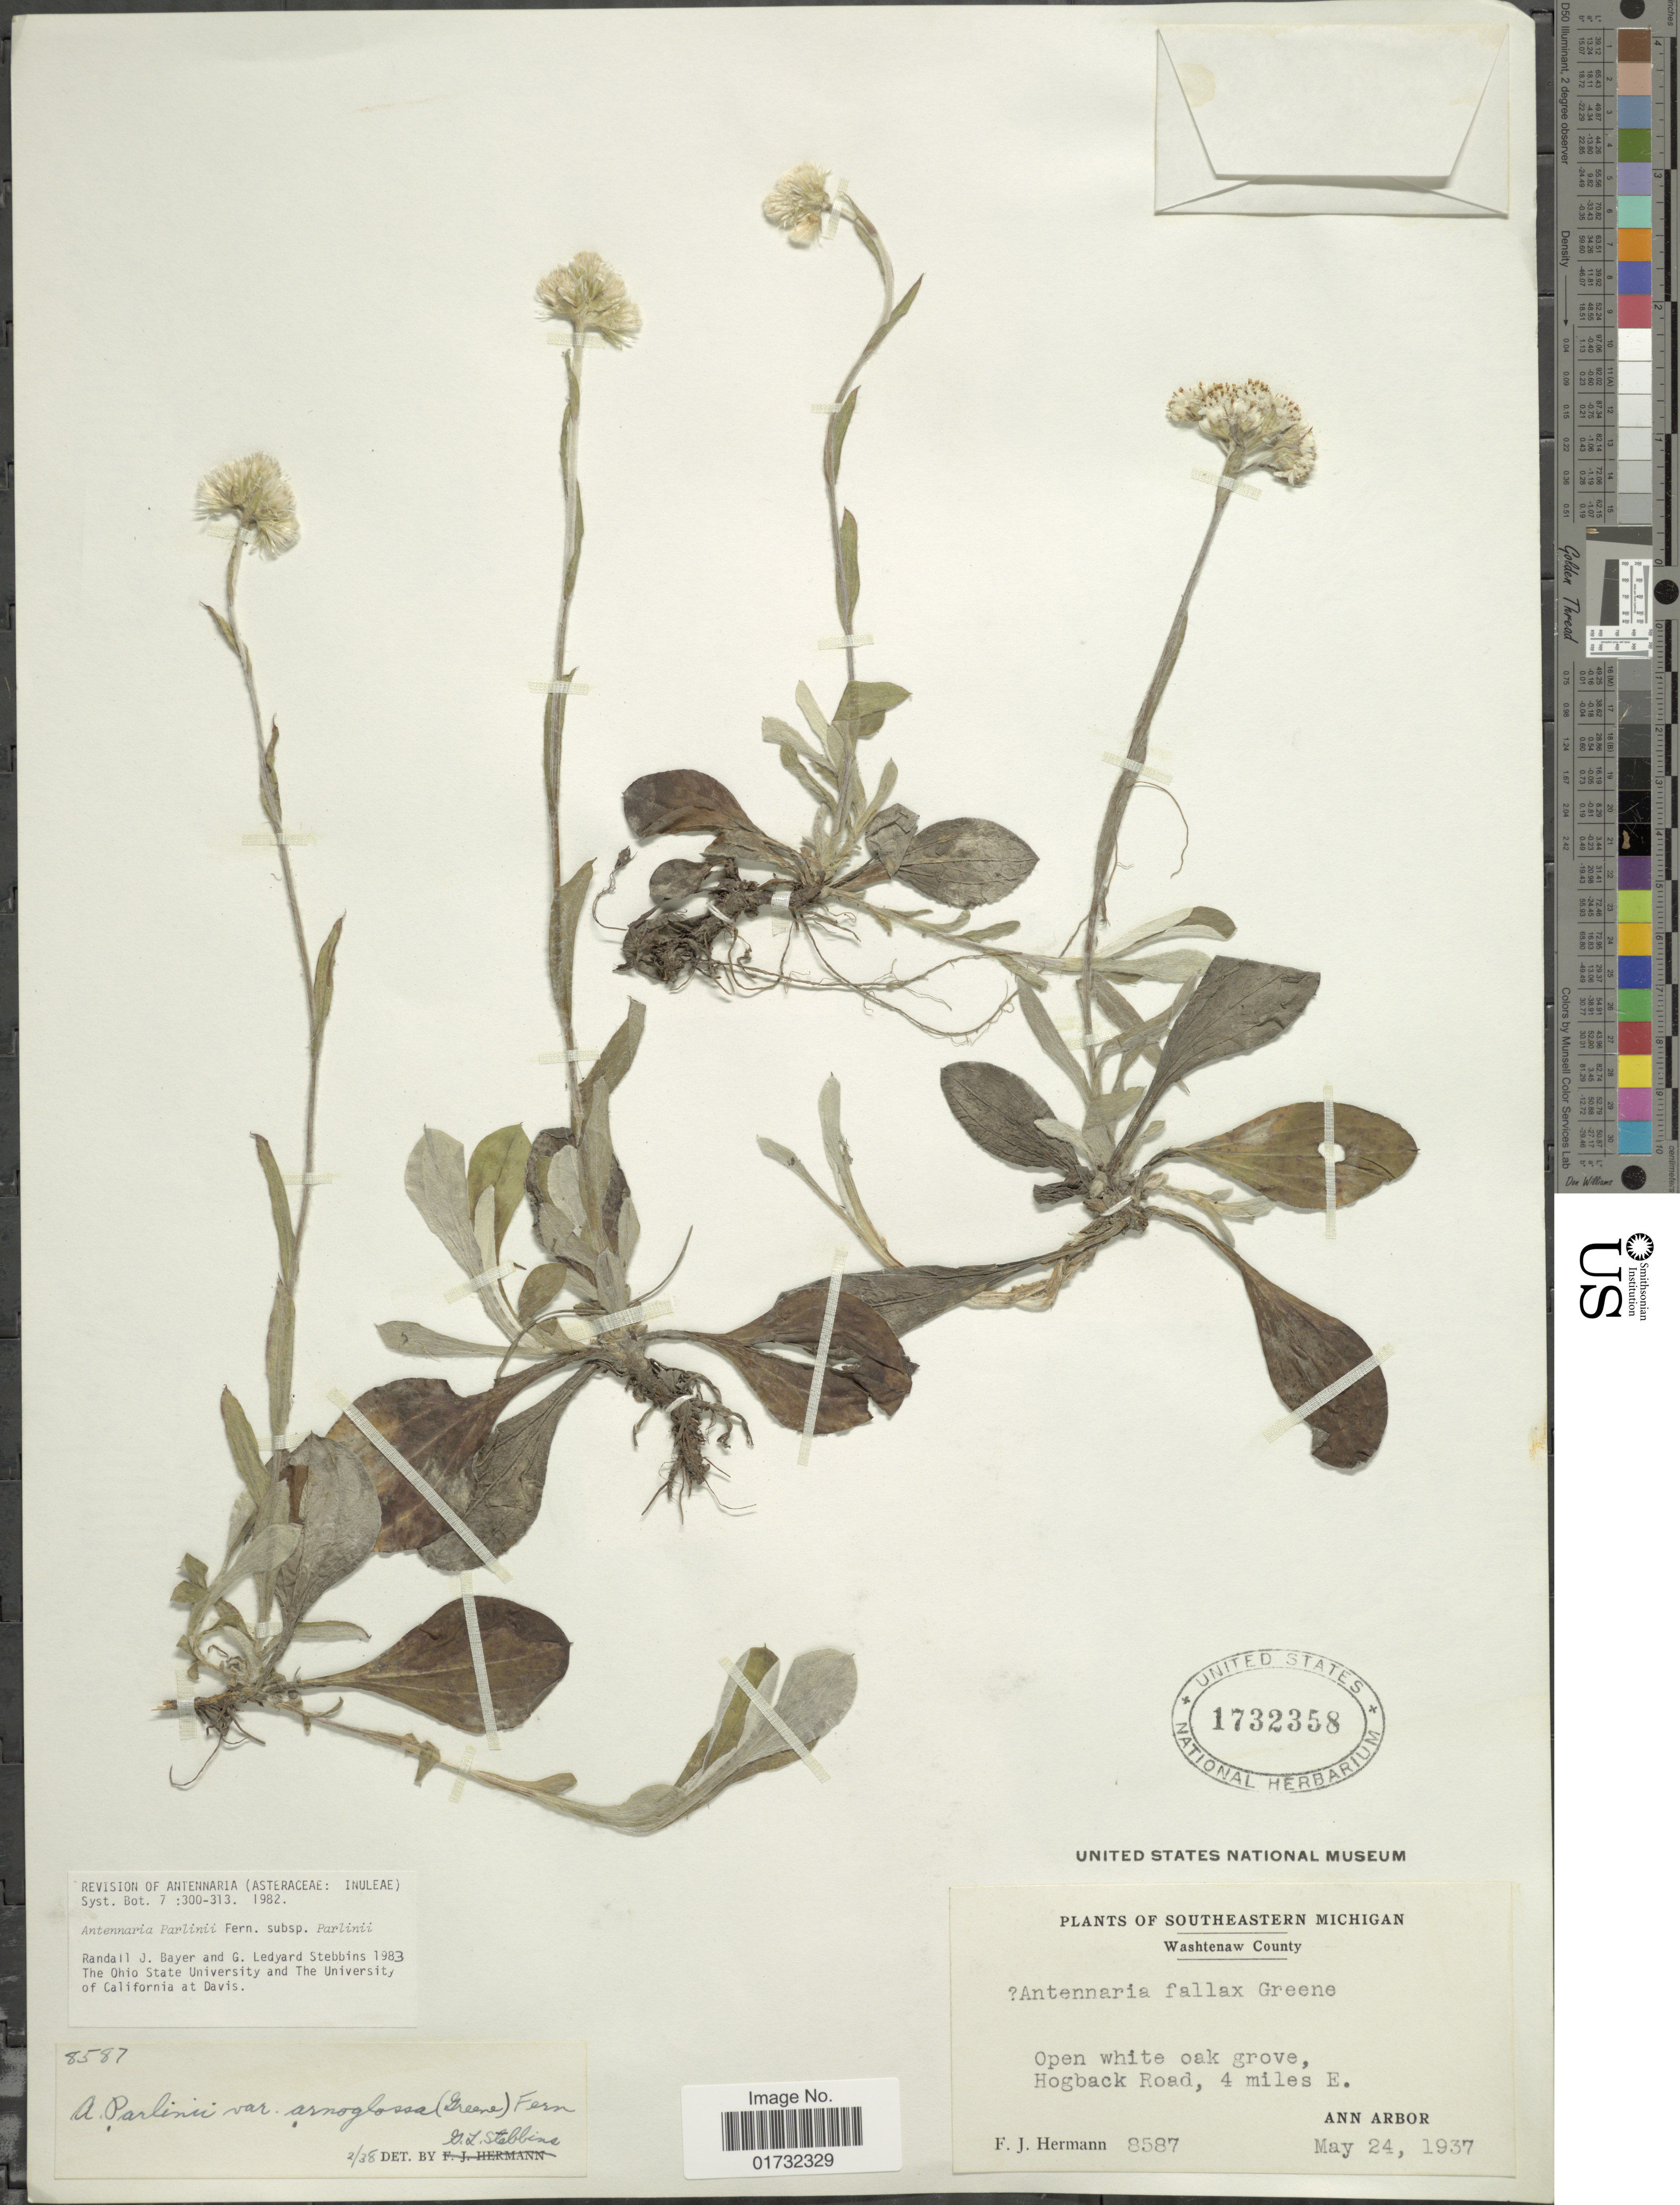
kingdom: Plantae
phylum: Tracheophyta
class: Magnoliopsida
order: Asterales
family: Asteraceae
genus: Antennaria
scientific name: Antennaria parlinii subsp. parlinii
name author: Fernald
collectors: F. J. Hermann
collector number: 8587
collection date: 1937-05-24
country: United States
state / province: Michigan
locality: Southeastern Michigan. Washtenaw County. Hogback Road, 4 miles E. Ann Arbor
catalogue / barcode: US 1732358